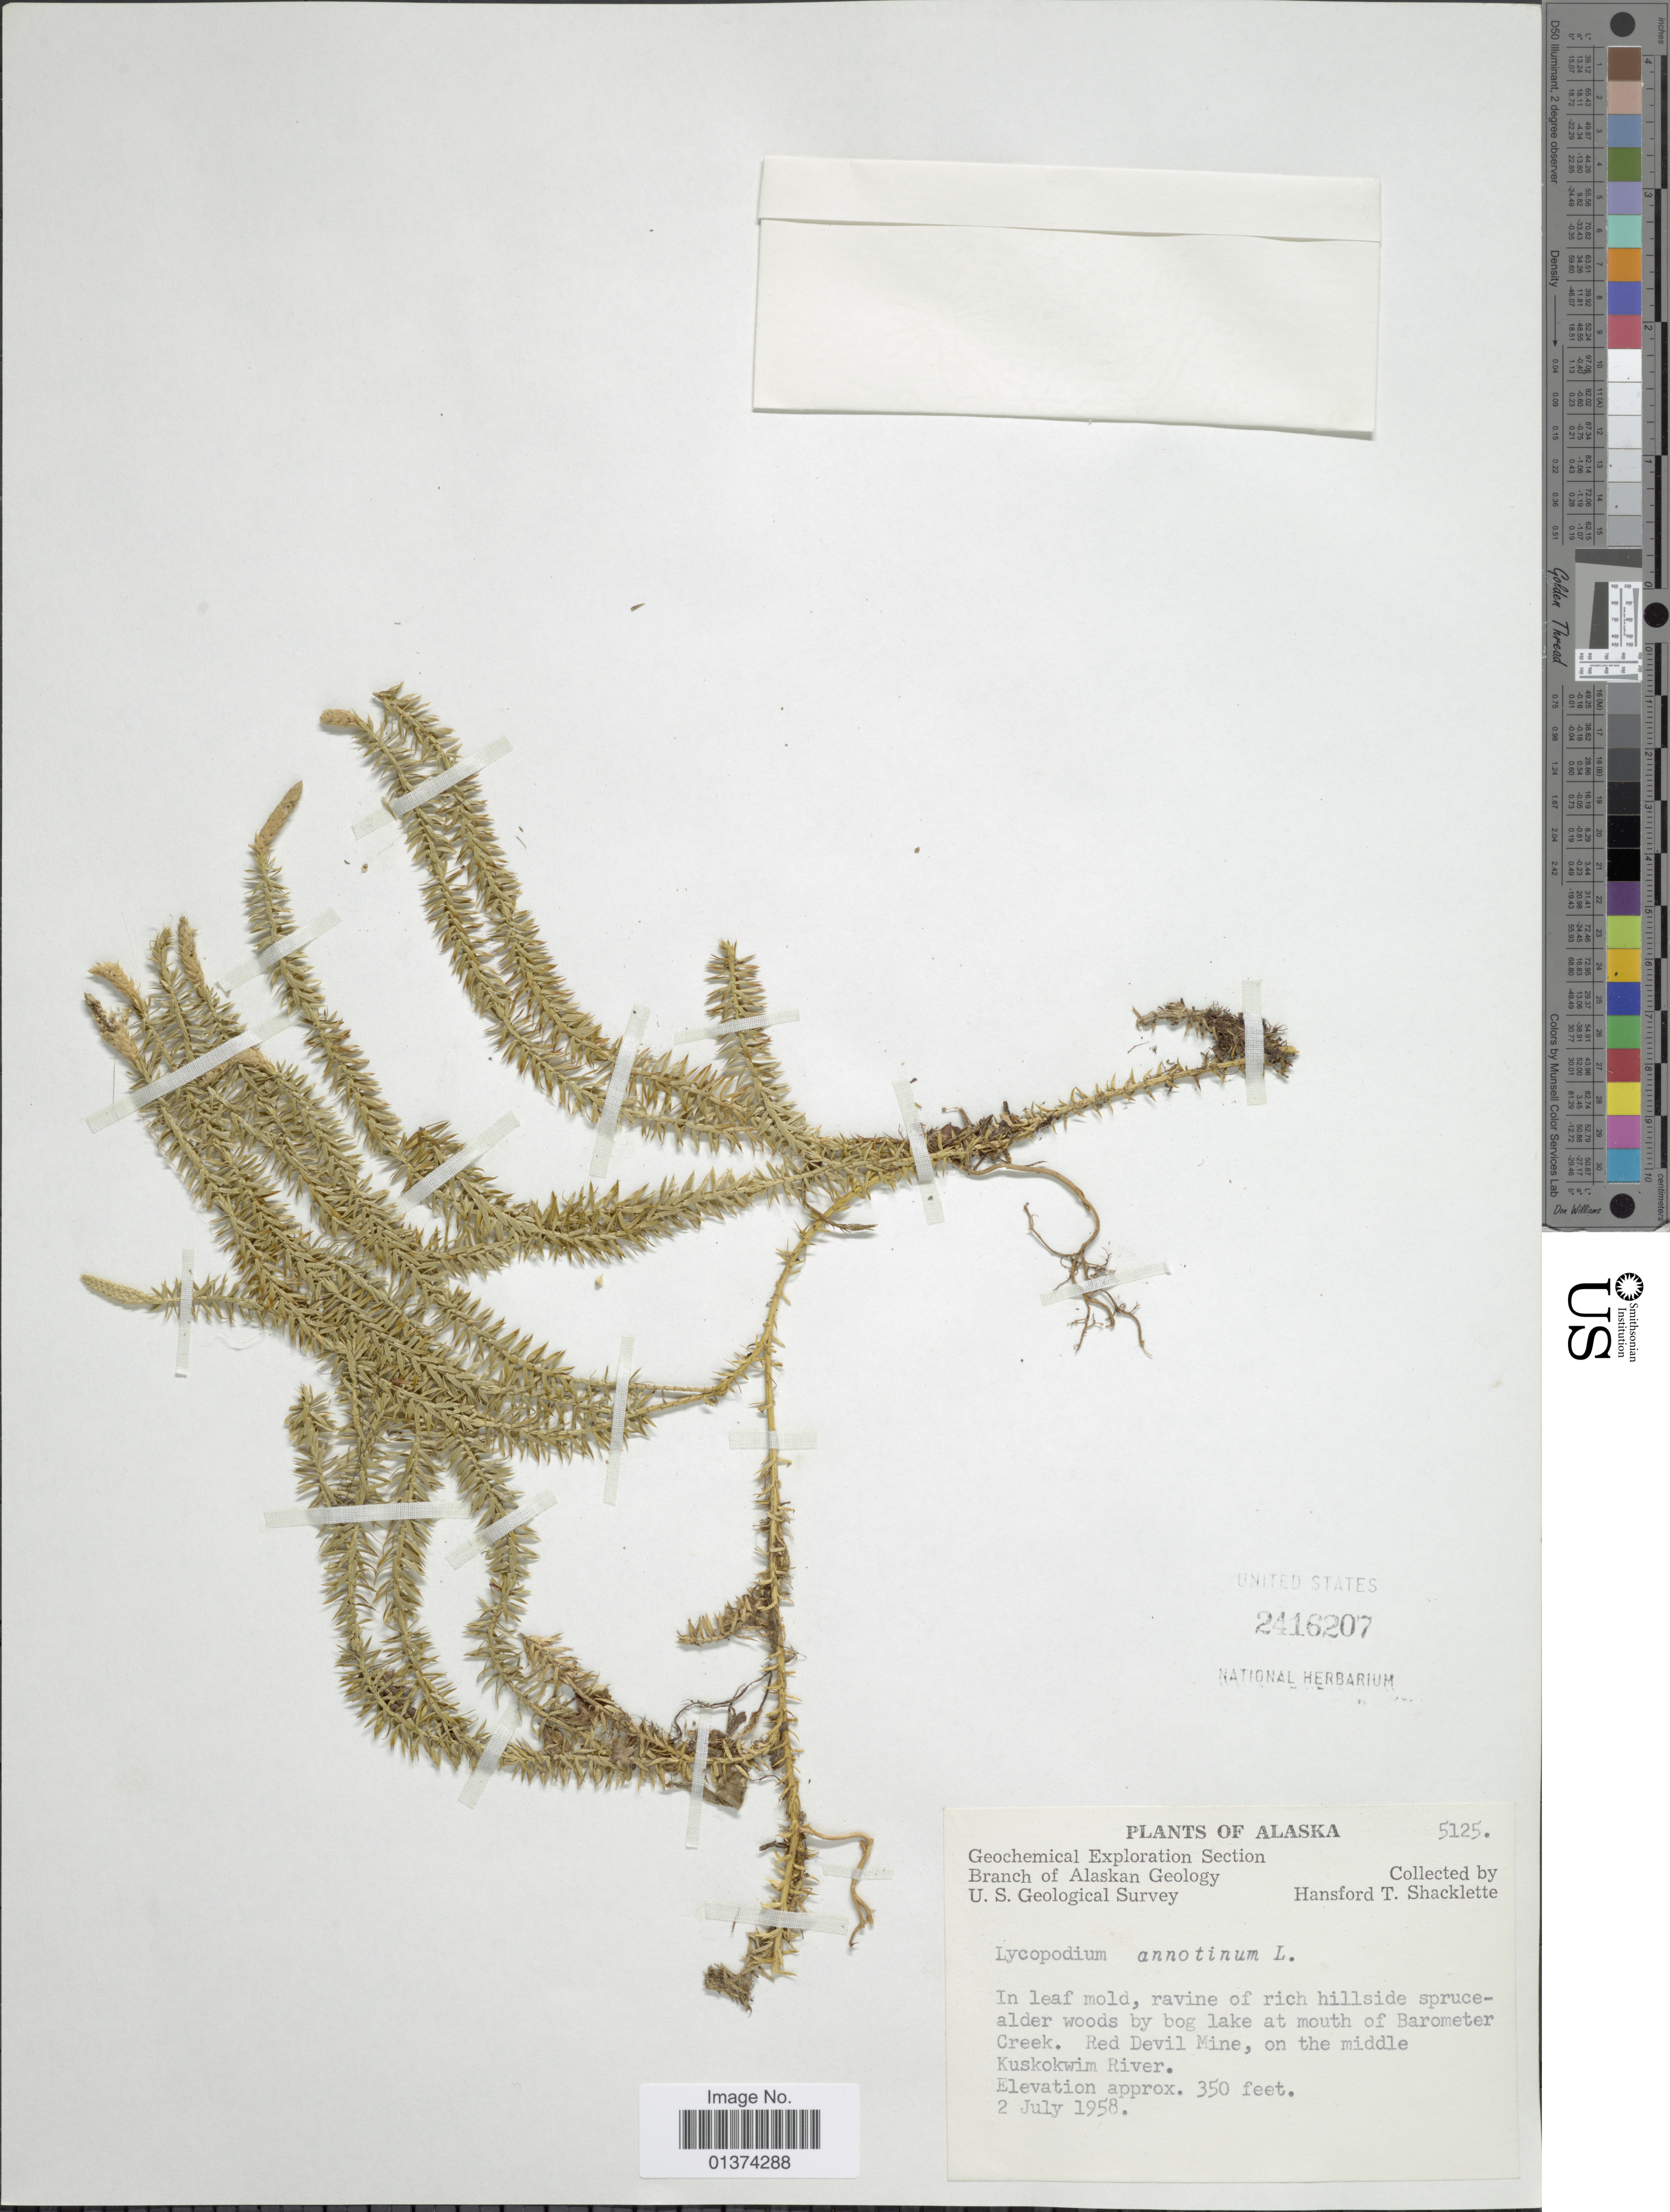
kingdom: Plantae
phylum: Tracheophyta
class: Lycopodiopsida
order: Lycopodiales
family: Lycopodiaceae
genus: Spinulum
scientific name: Spinulum annotinum subsp. annotinum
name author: (L.) A. Haines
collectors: H. Shacklette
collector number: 5125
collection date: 1958-07-02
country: United States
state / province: Alaska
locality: In leaf mold, ravine of rich hillside spruce-alder woods by bog lake at mouth of Barometer Creek. Red Devil Mine, on the middle Kuskokwim River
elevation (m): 107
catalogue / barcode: US 2416207